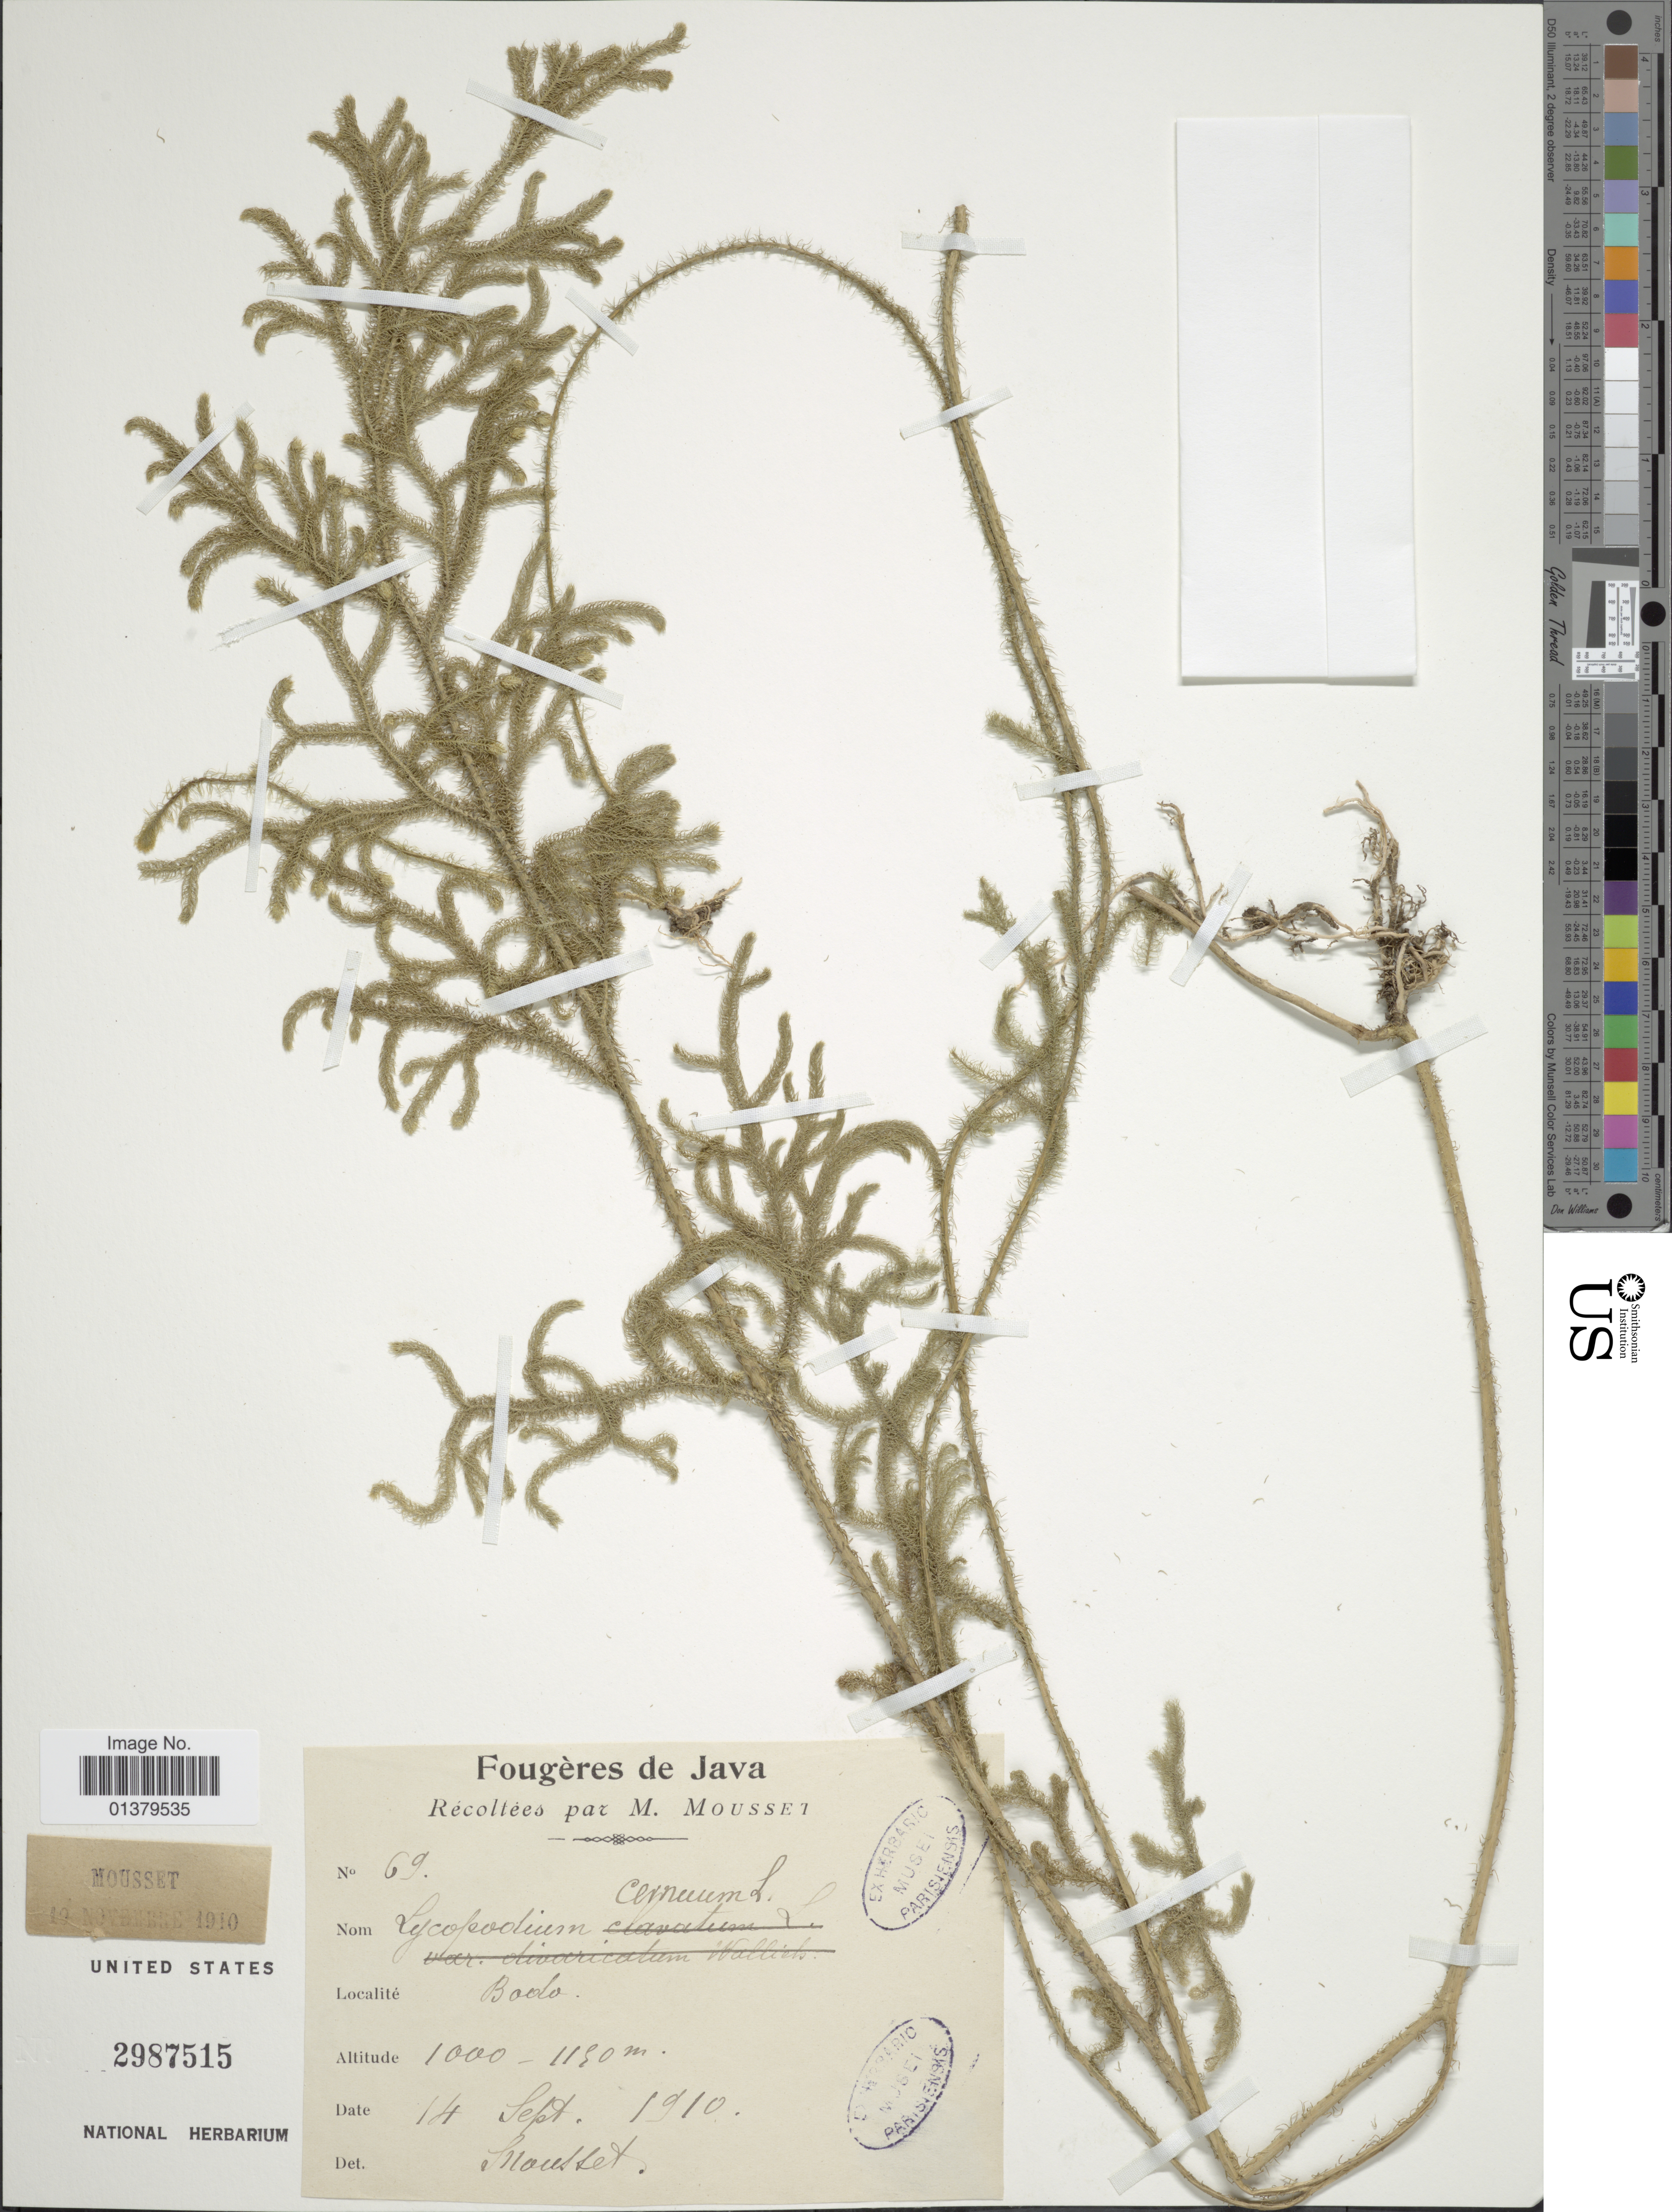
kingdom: Plantae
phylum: Tracheophyta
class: Lycopodiopsida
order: Lycopodiales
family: Lycopodiaceae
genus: Palhinhaea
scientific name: Palhinhaea cernua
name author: (L.) Vasc. & Franco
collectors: M. Mousset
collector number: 69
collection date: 1910-09-14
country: Indonesia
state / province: Java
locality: Baolo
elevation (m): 1000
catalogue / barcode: US 2987515